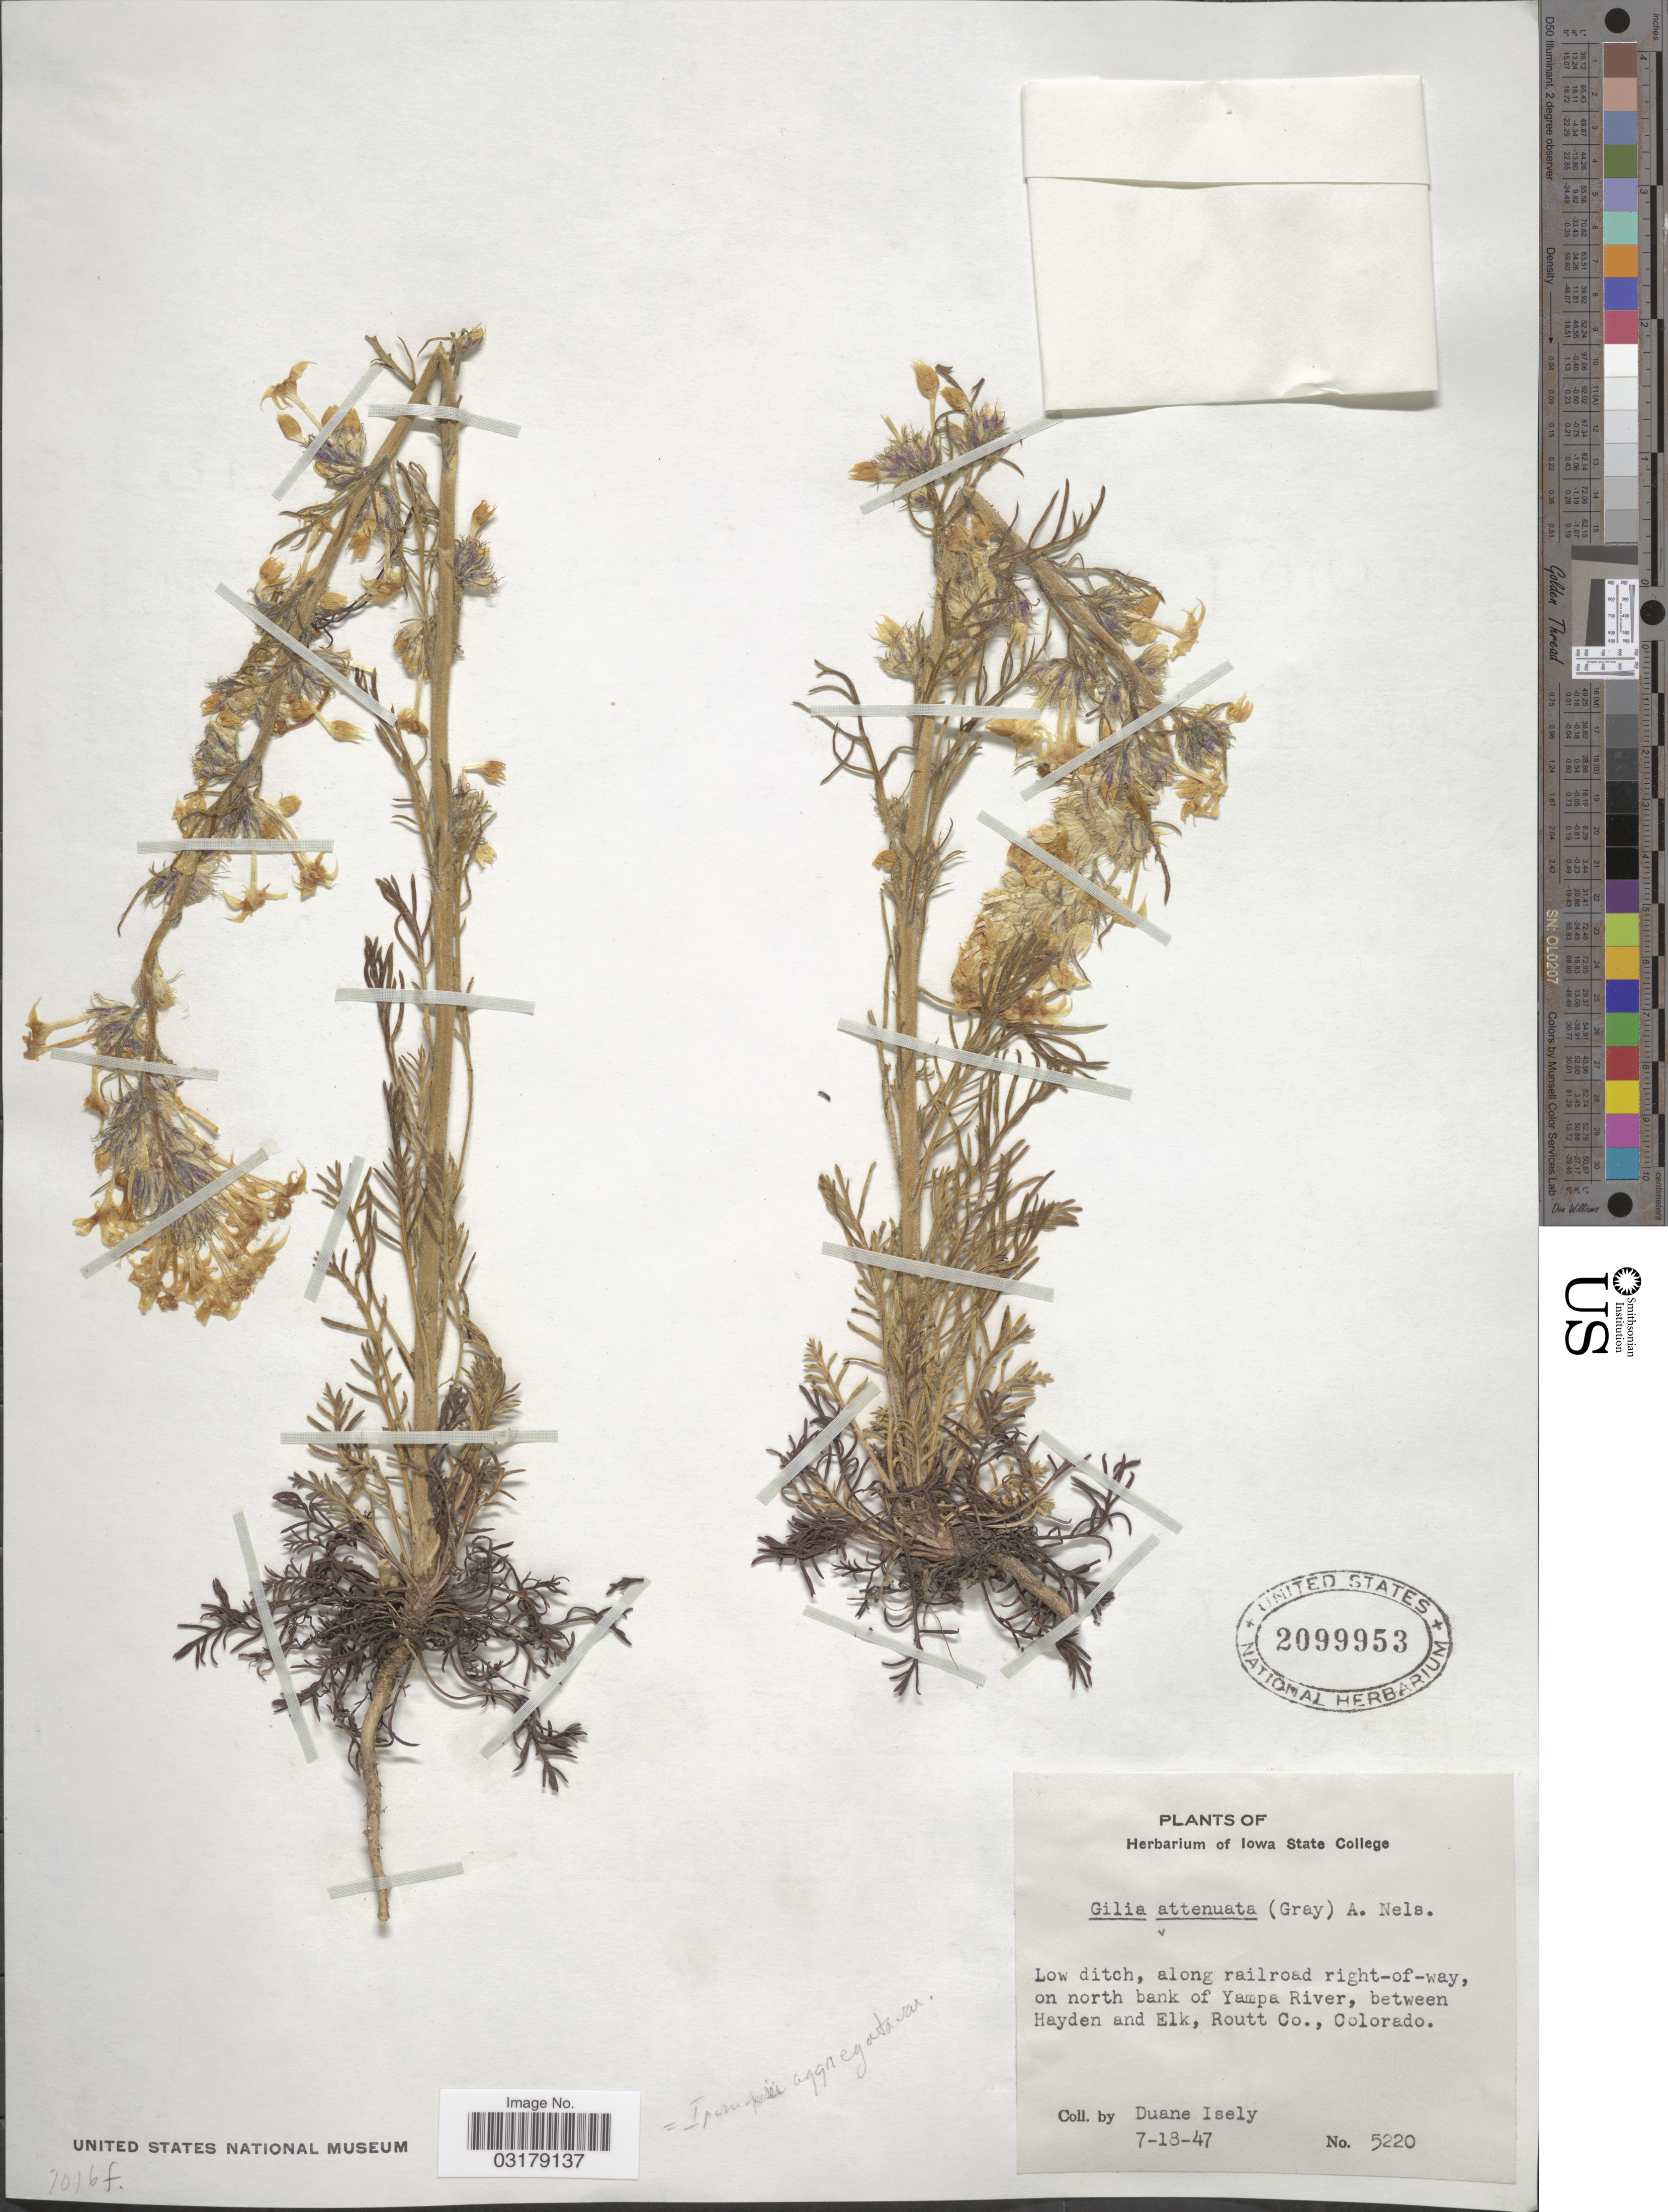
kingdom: Plantae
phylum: Tracheophyta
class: Magnoliopsida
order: Ericales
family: Polemoniaceae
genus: Ipomopsis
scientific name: Ipomopsis aggregata subsp. attenuata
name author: (A. Gray) V.E. Grant & A.D. Grant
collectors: D. Isely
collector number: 5220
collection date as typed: Transcribed d/m/y: 18/7/47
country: United States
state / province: Colorado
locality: Along railroad right-of-way, on north bank of Yampa River, between Hayden and Elk, Routt Co.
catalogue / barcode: US 2099953